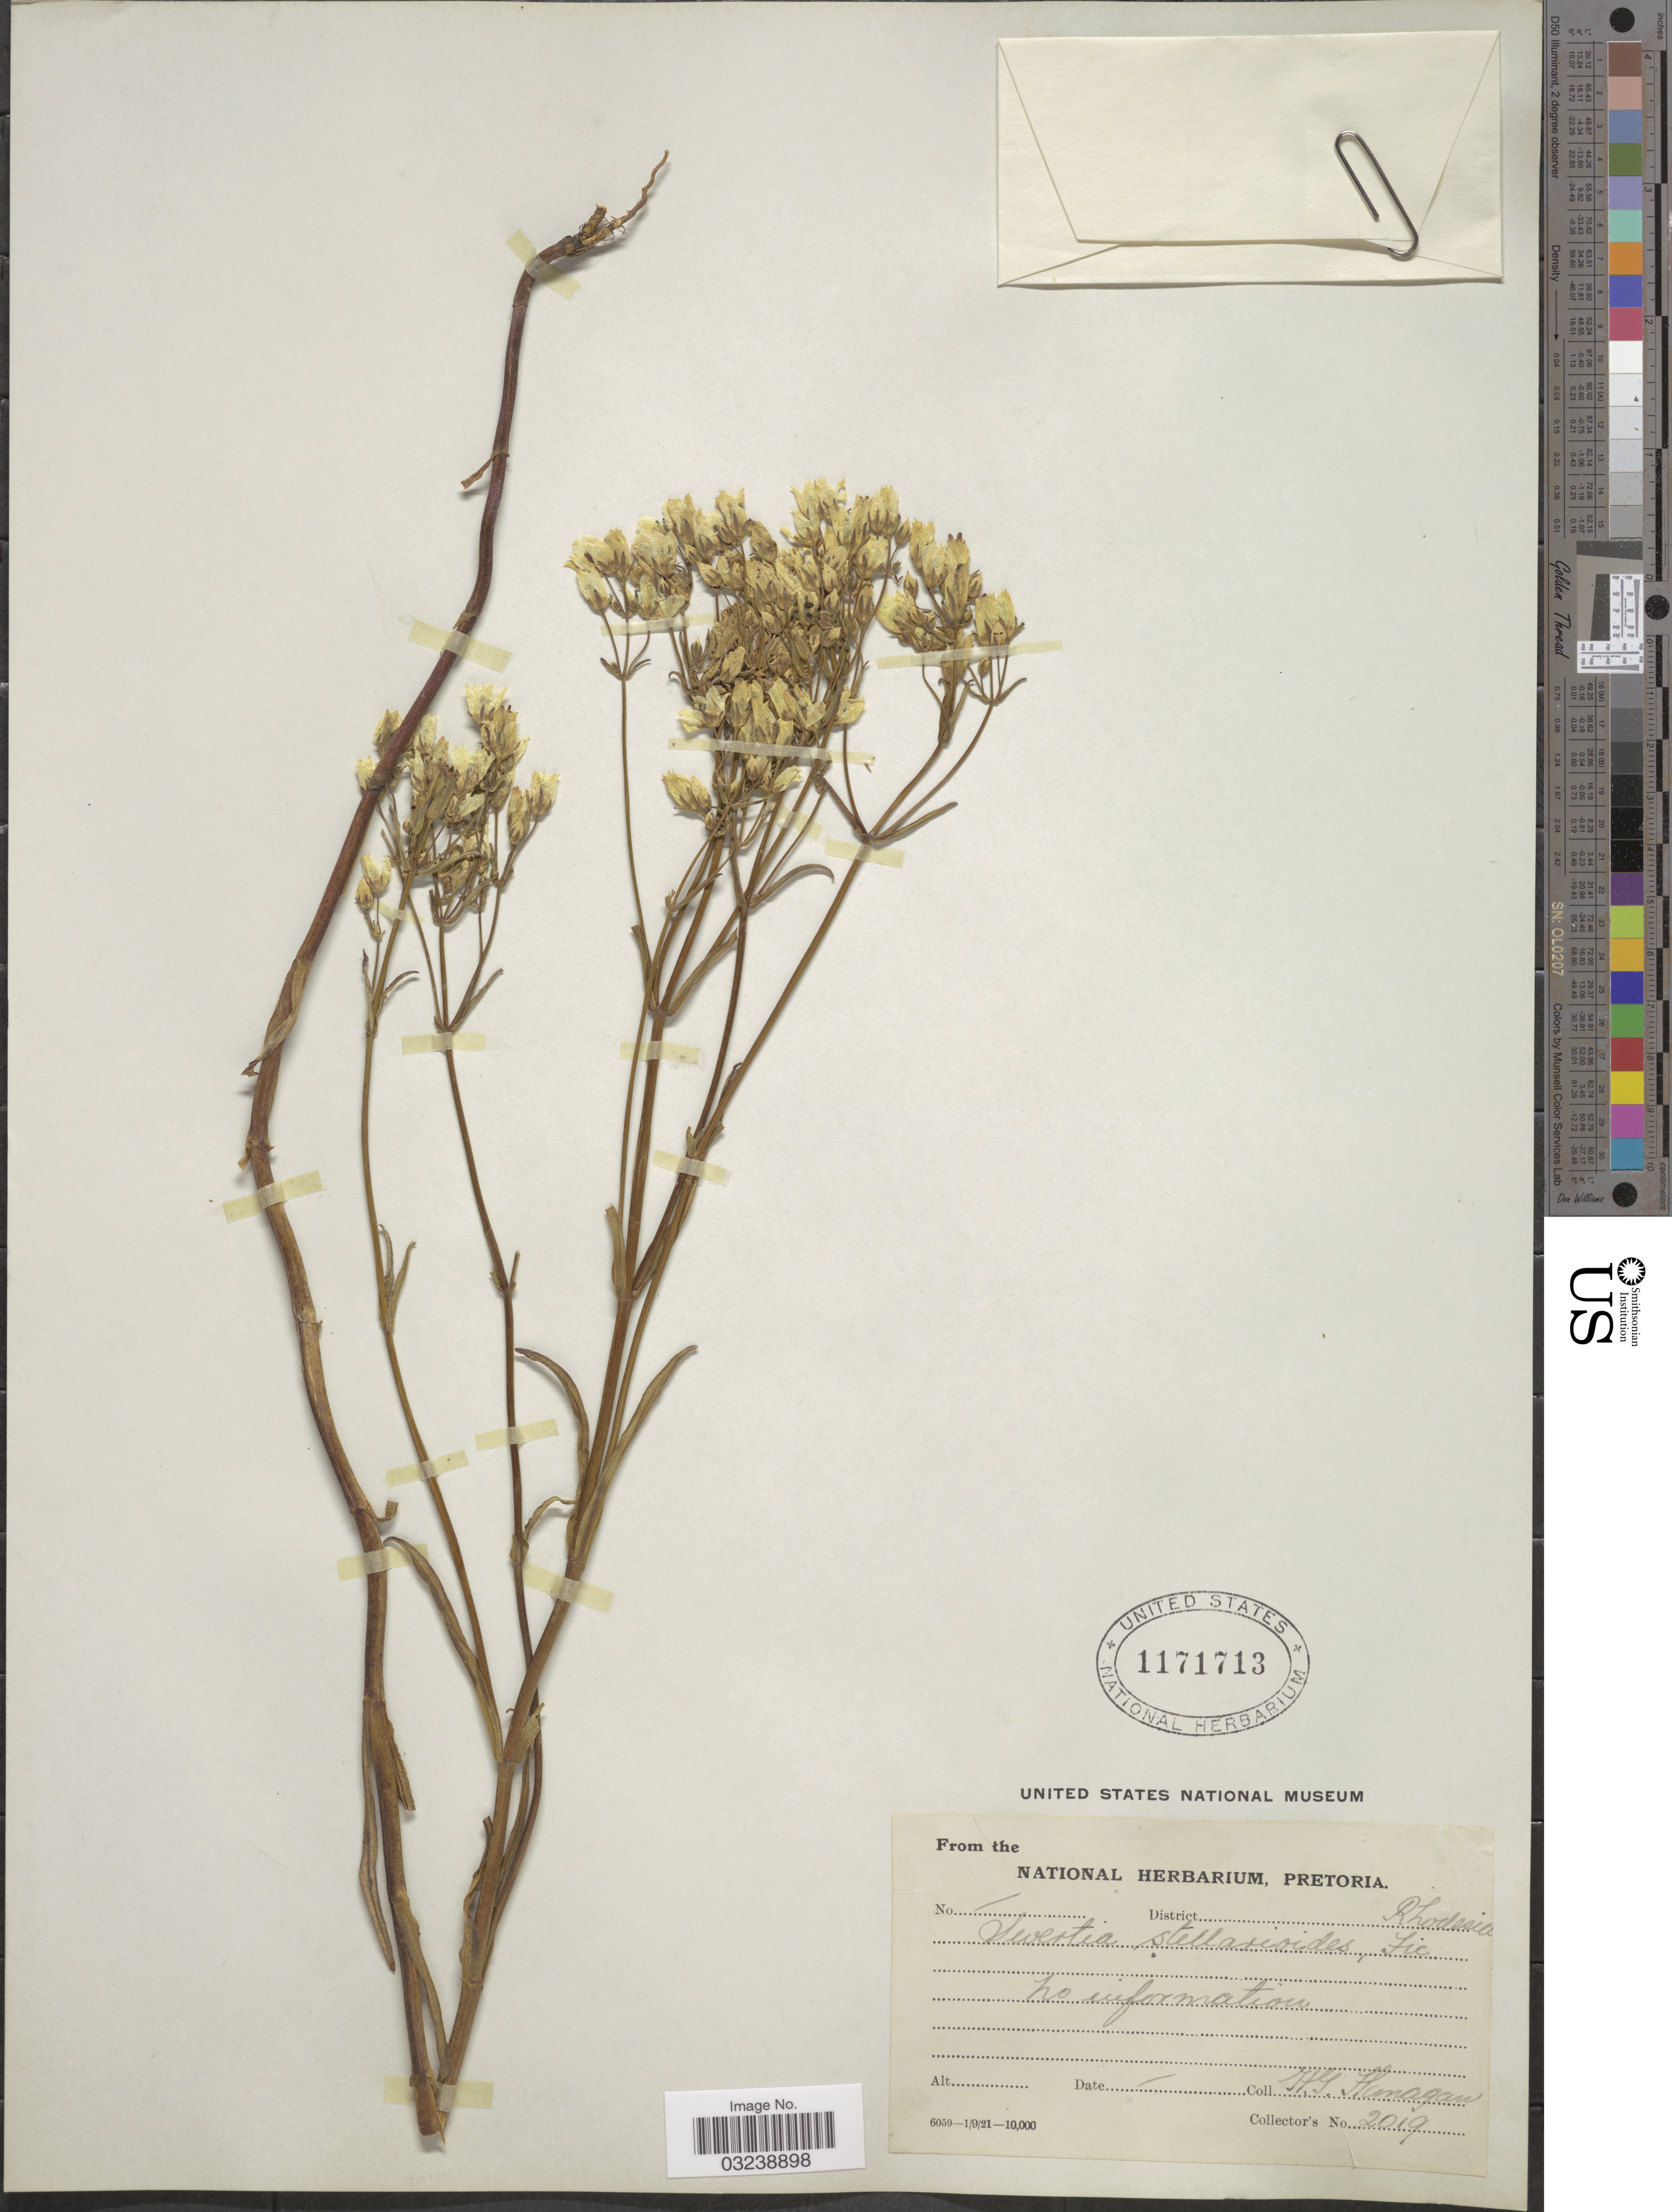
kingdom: Plantae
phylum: Tracheophyta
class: Magnoliopsida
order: Gentianales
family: Gentianaceae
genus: Swertia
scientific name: Swertia stellarioides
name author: Ficalho ex Hiern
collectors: H. Flanagan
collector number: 2019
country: Zimbabwe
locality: Rhodesia.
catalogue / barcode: US 1171713